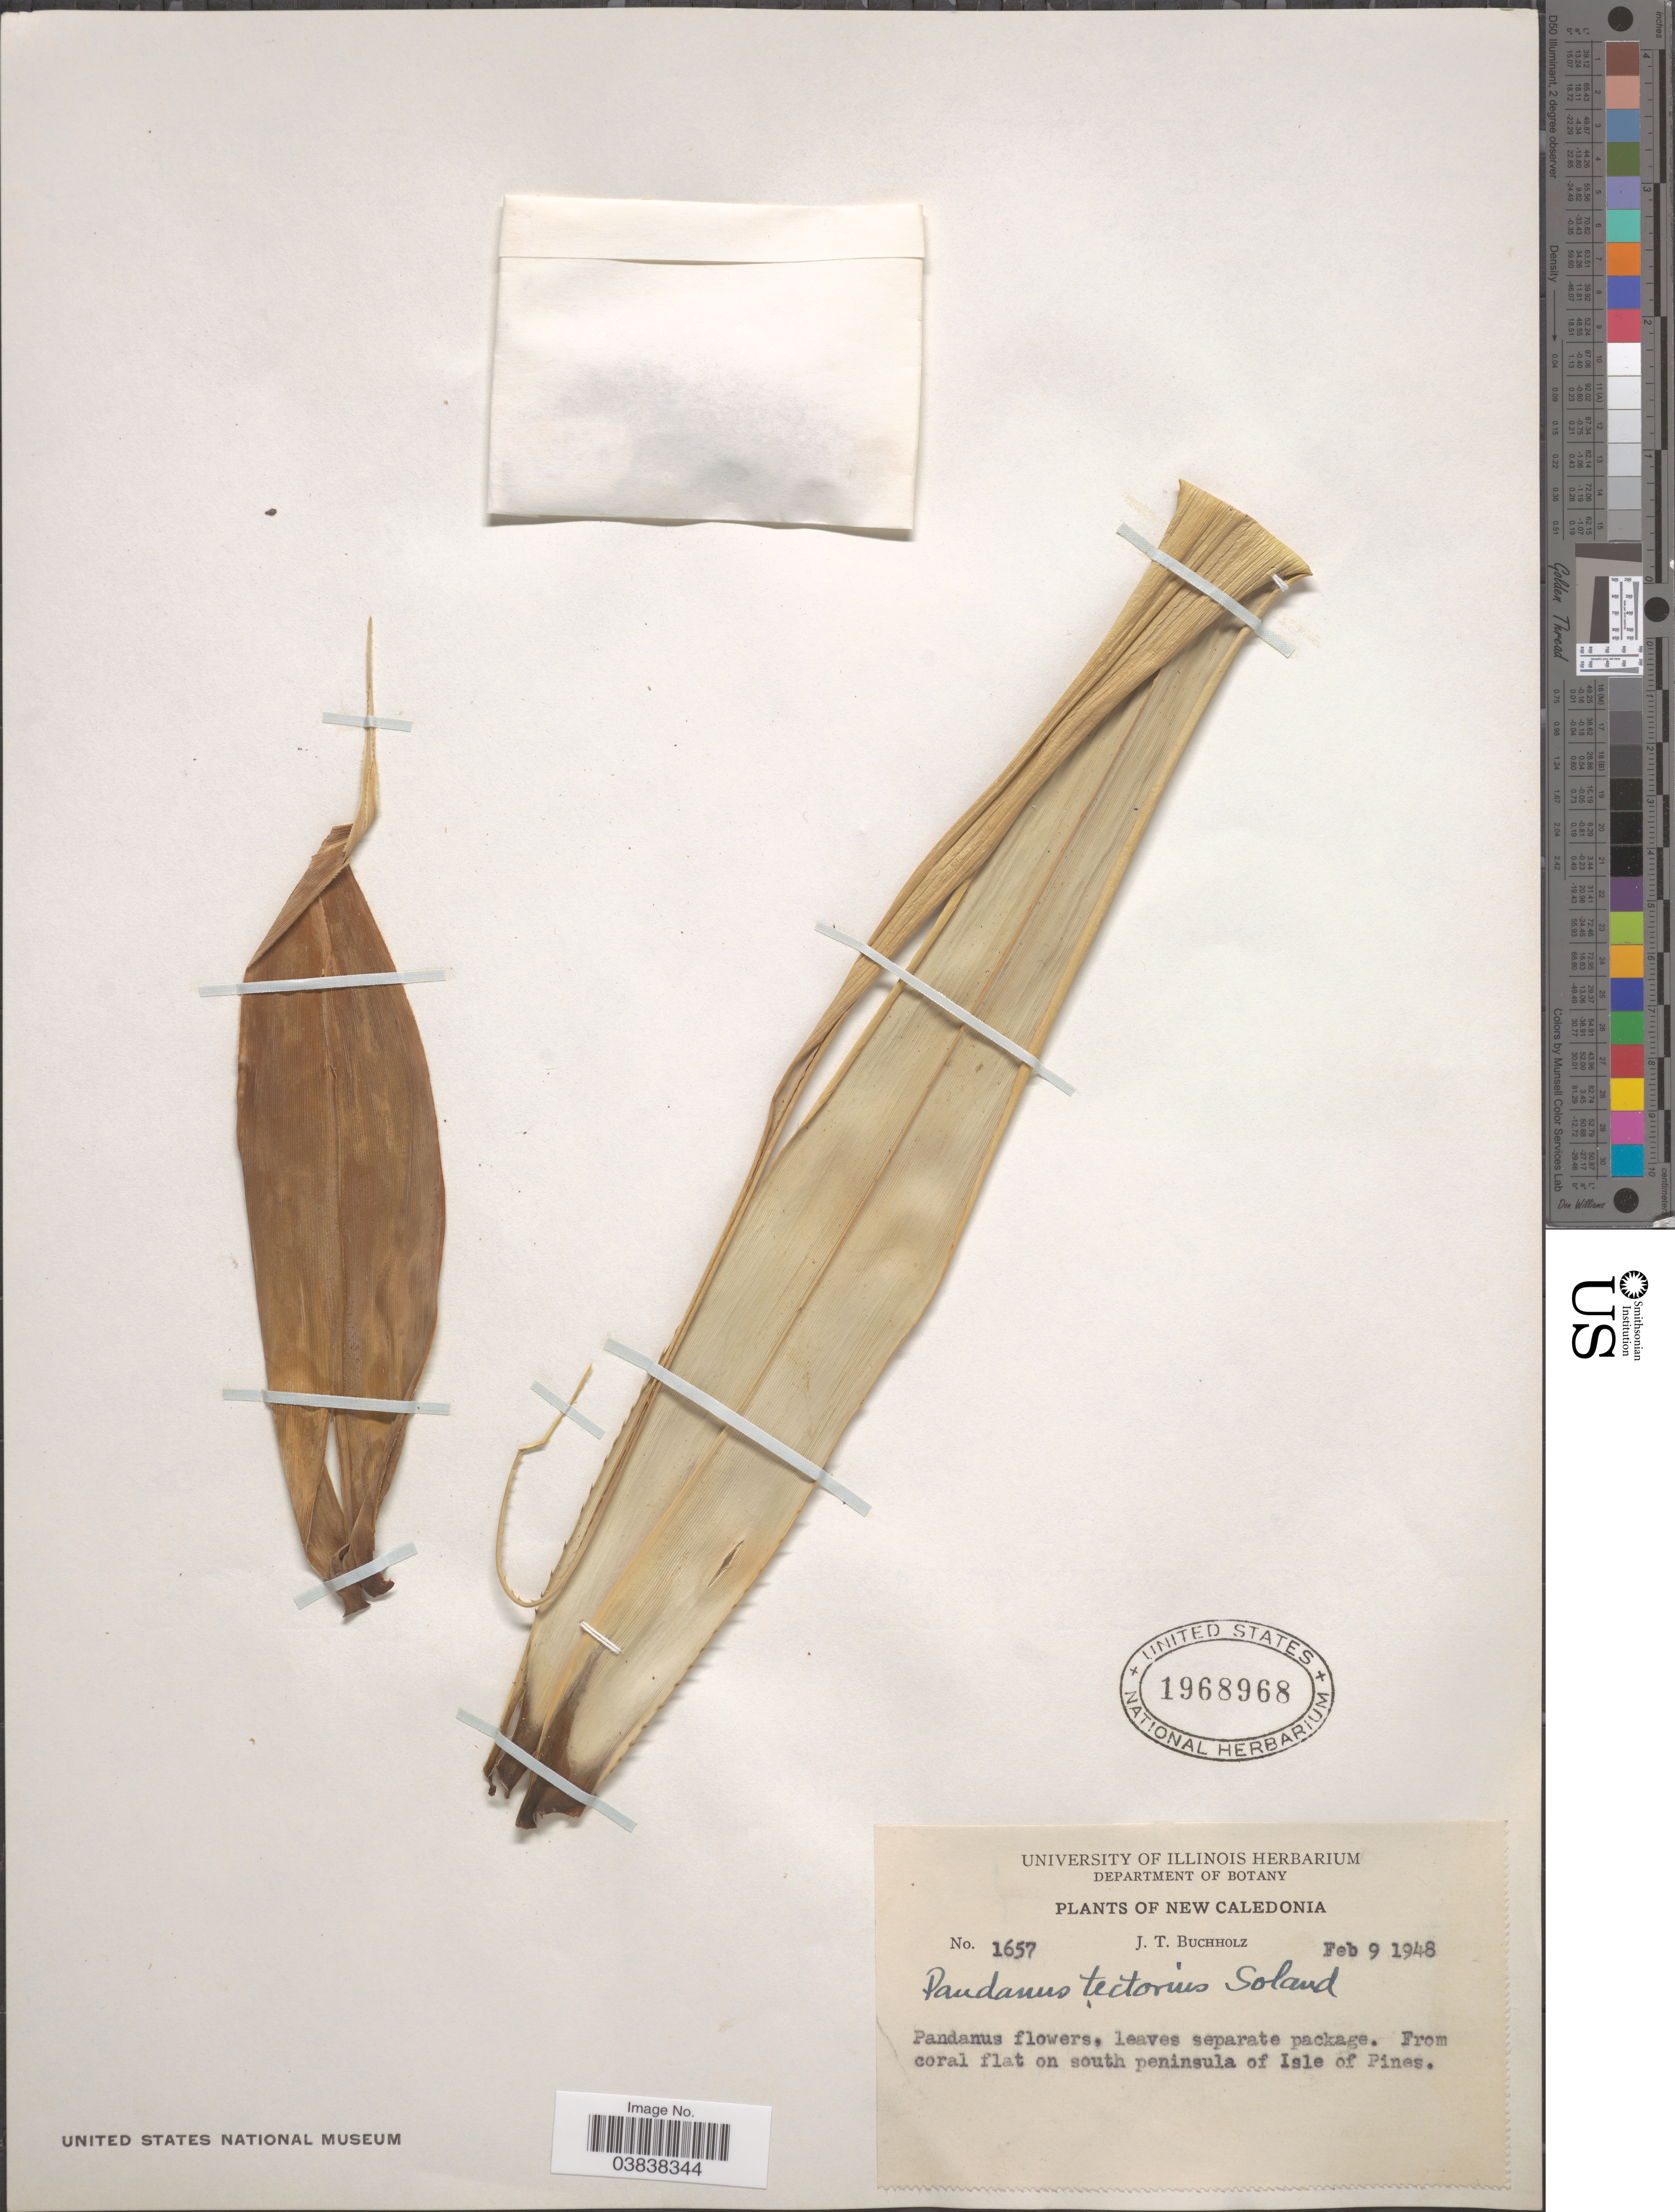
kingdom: Plantae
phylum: Tracheophyta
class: Liliopsida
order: Pandanales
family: Pandanaceae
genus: Pandanus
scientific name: Pandanus tectorius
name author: Parkinson ex DuRoi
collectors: J. T. Buchholz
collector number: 1657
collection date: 1948-02-09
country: New Caledonia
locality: On south peninsula of Isle of Pines.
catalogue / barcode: US 1968968